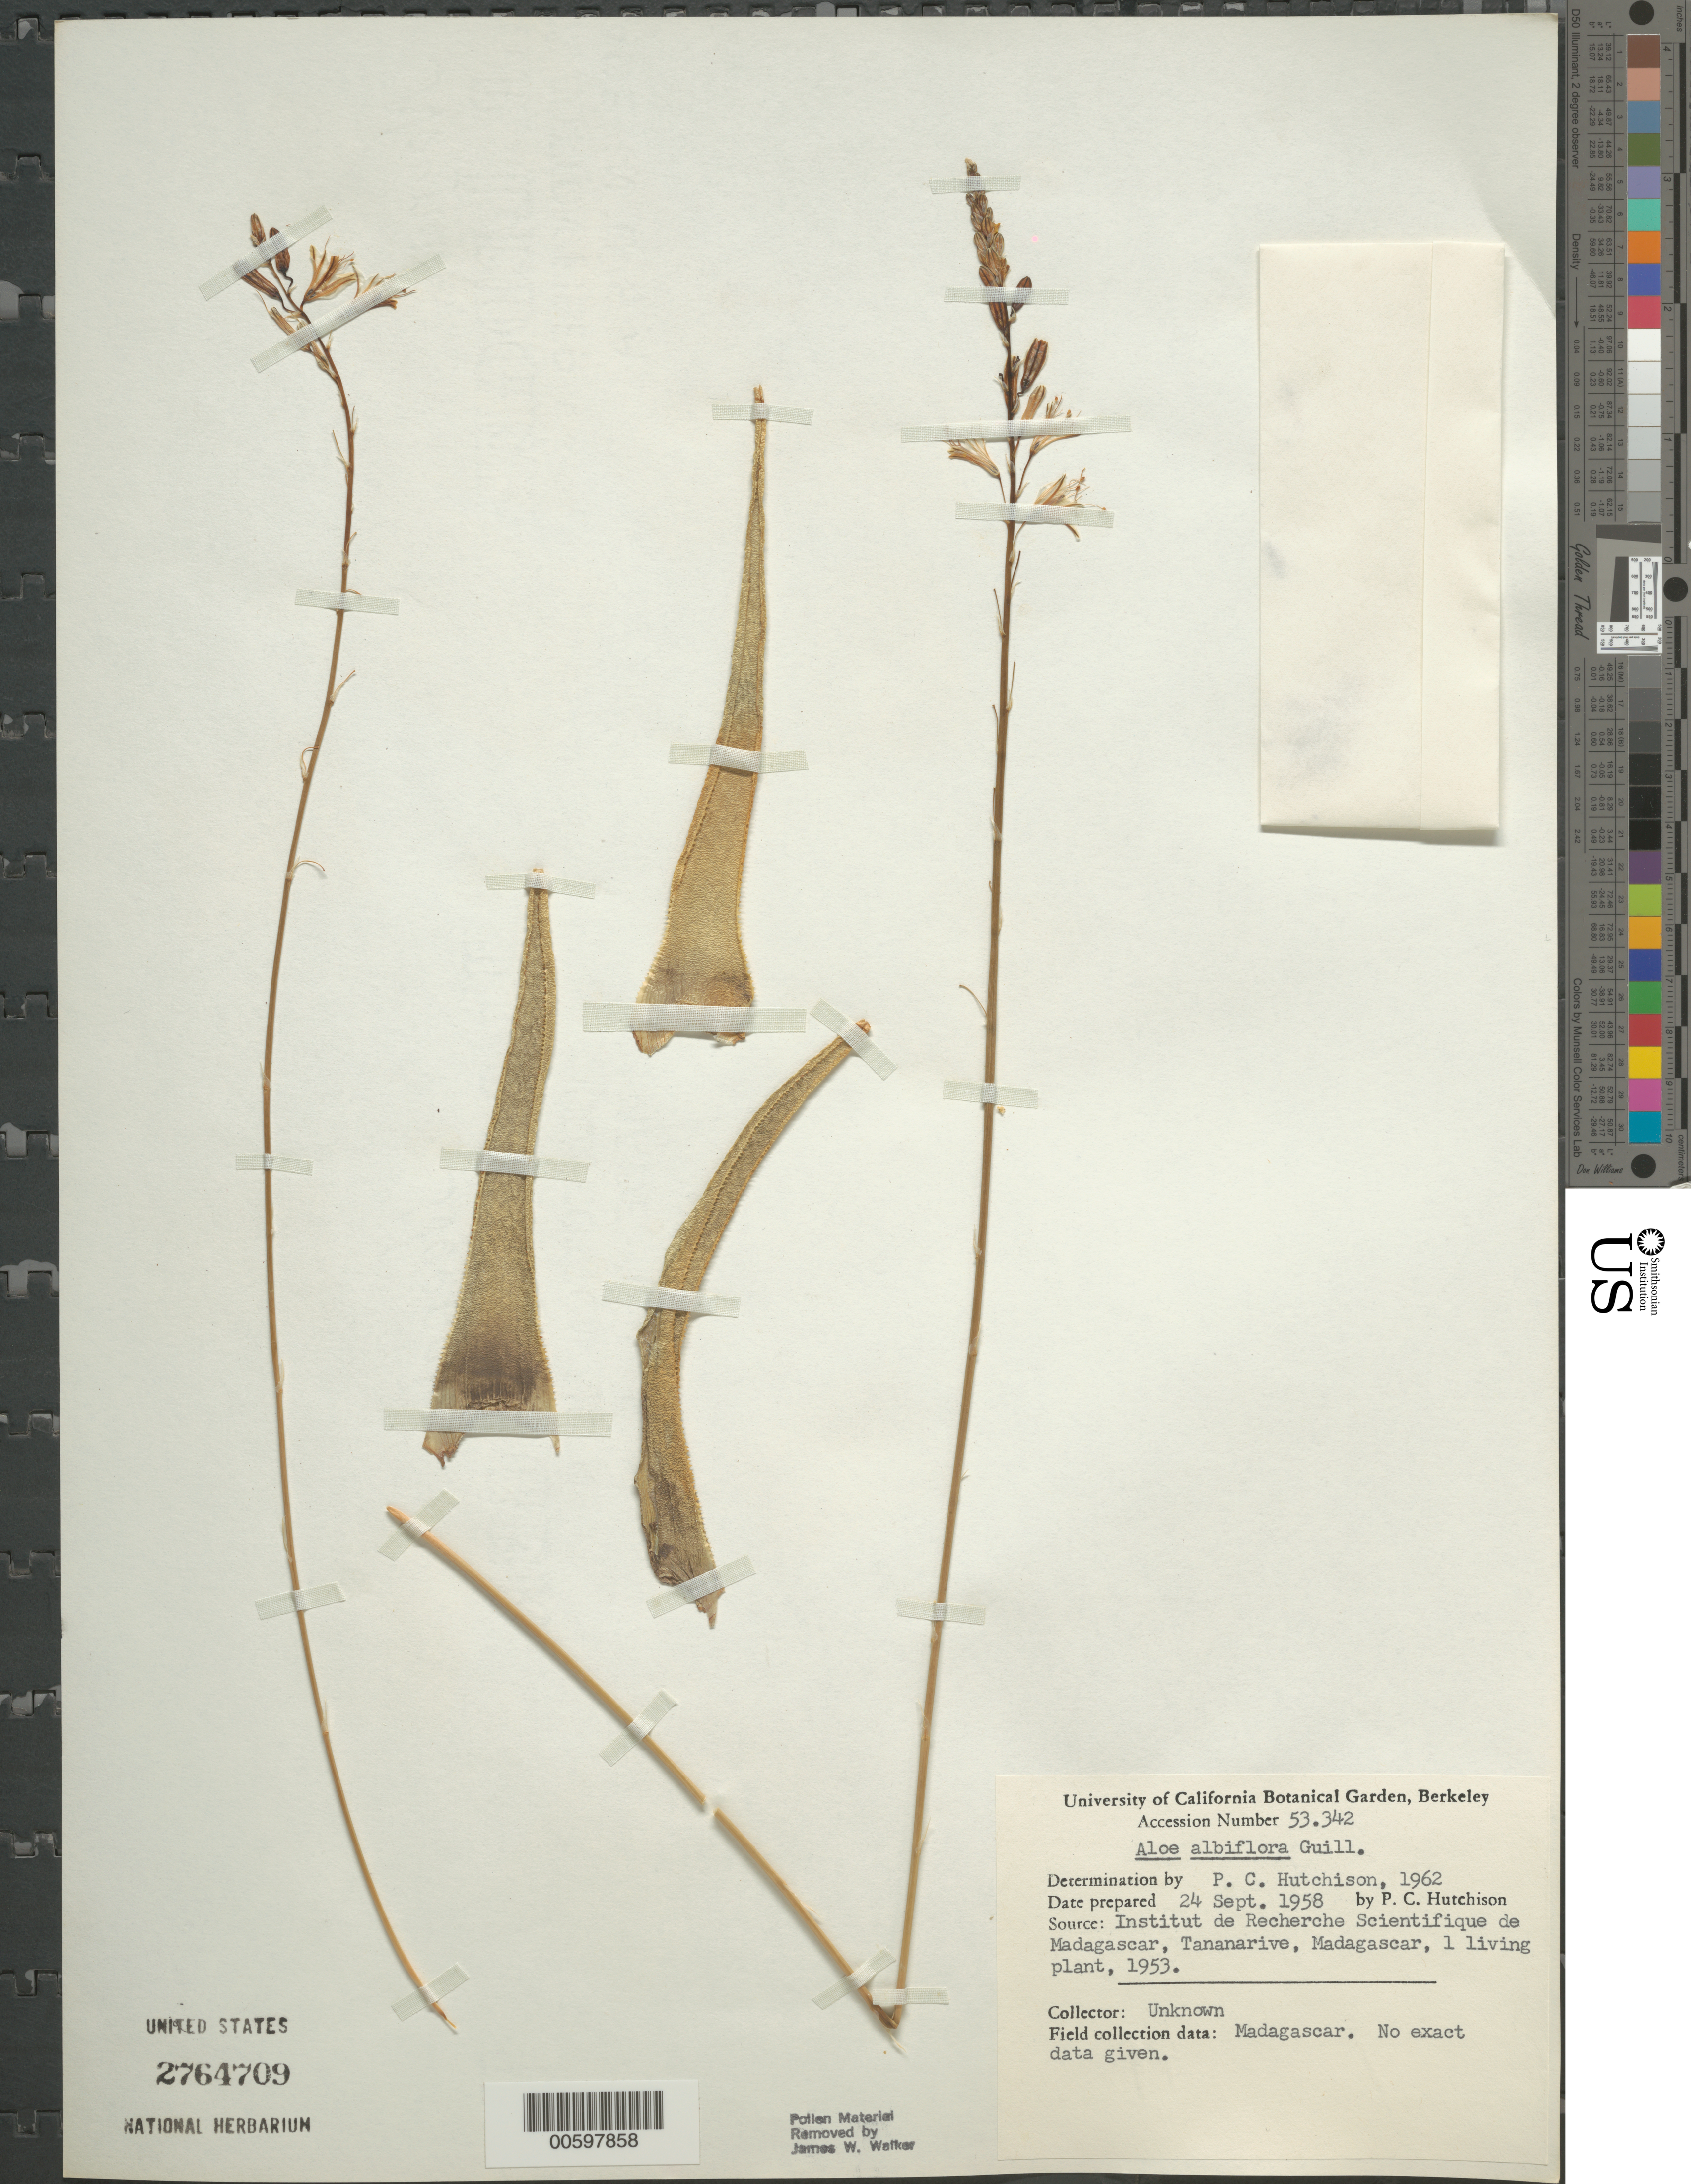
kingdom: Plantae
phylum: Tracheophyta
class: Liliopsida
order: Asparagales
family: Asphodelaceae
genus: Aloe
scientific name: Aloe albiflora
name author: Guill.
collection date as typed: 24 Sep 1958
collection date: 1958-09-24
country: United States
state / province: California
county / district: Alameda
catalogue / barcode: US 2764709